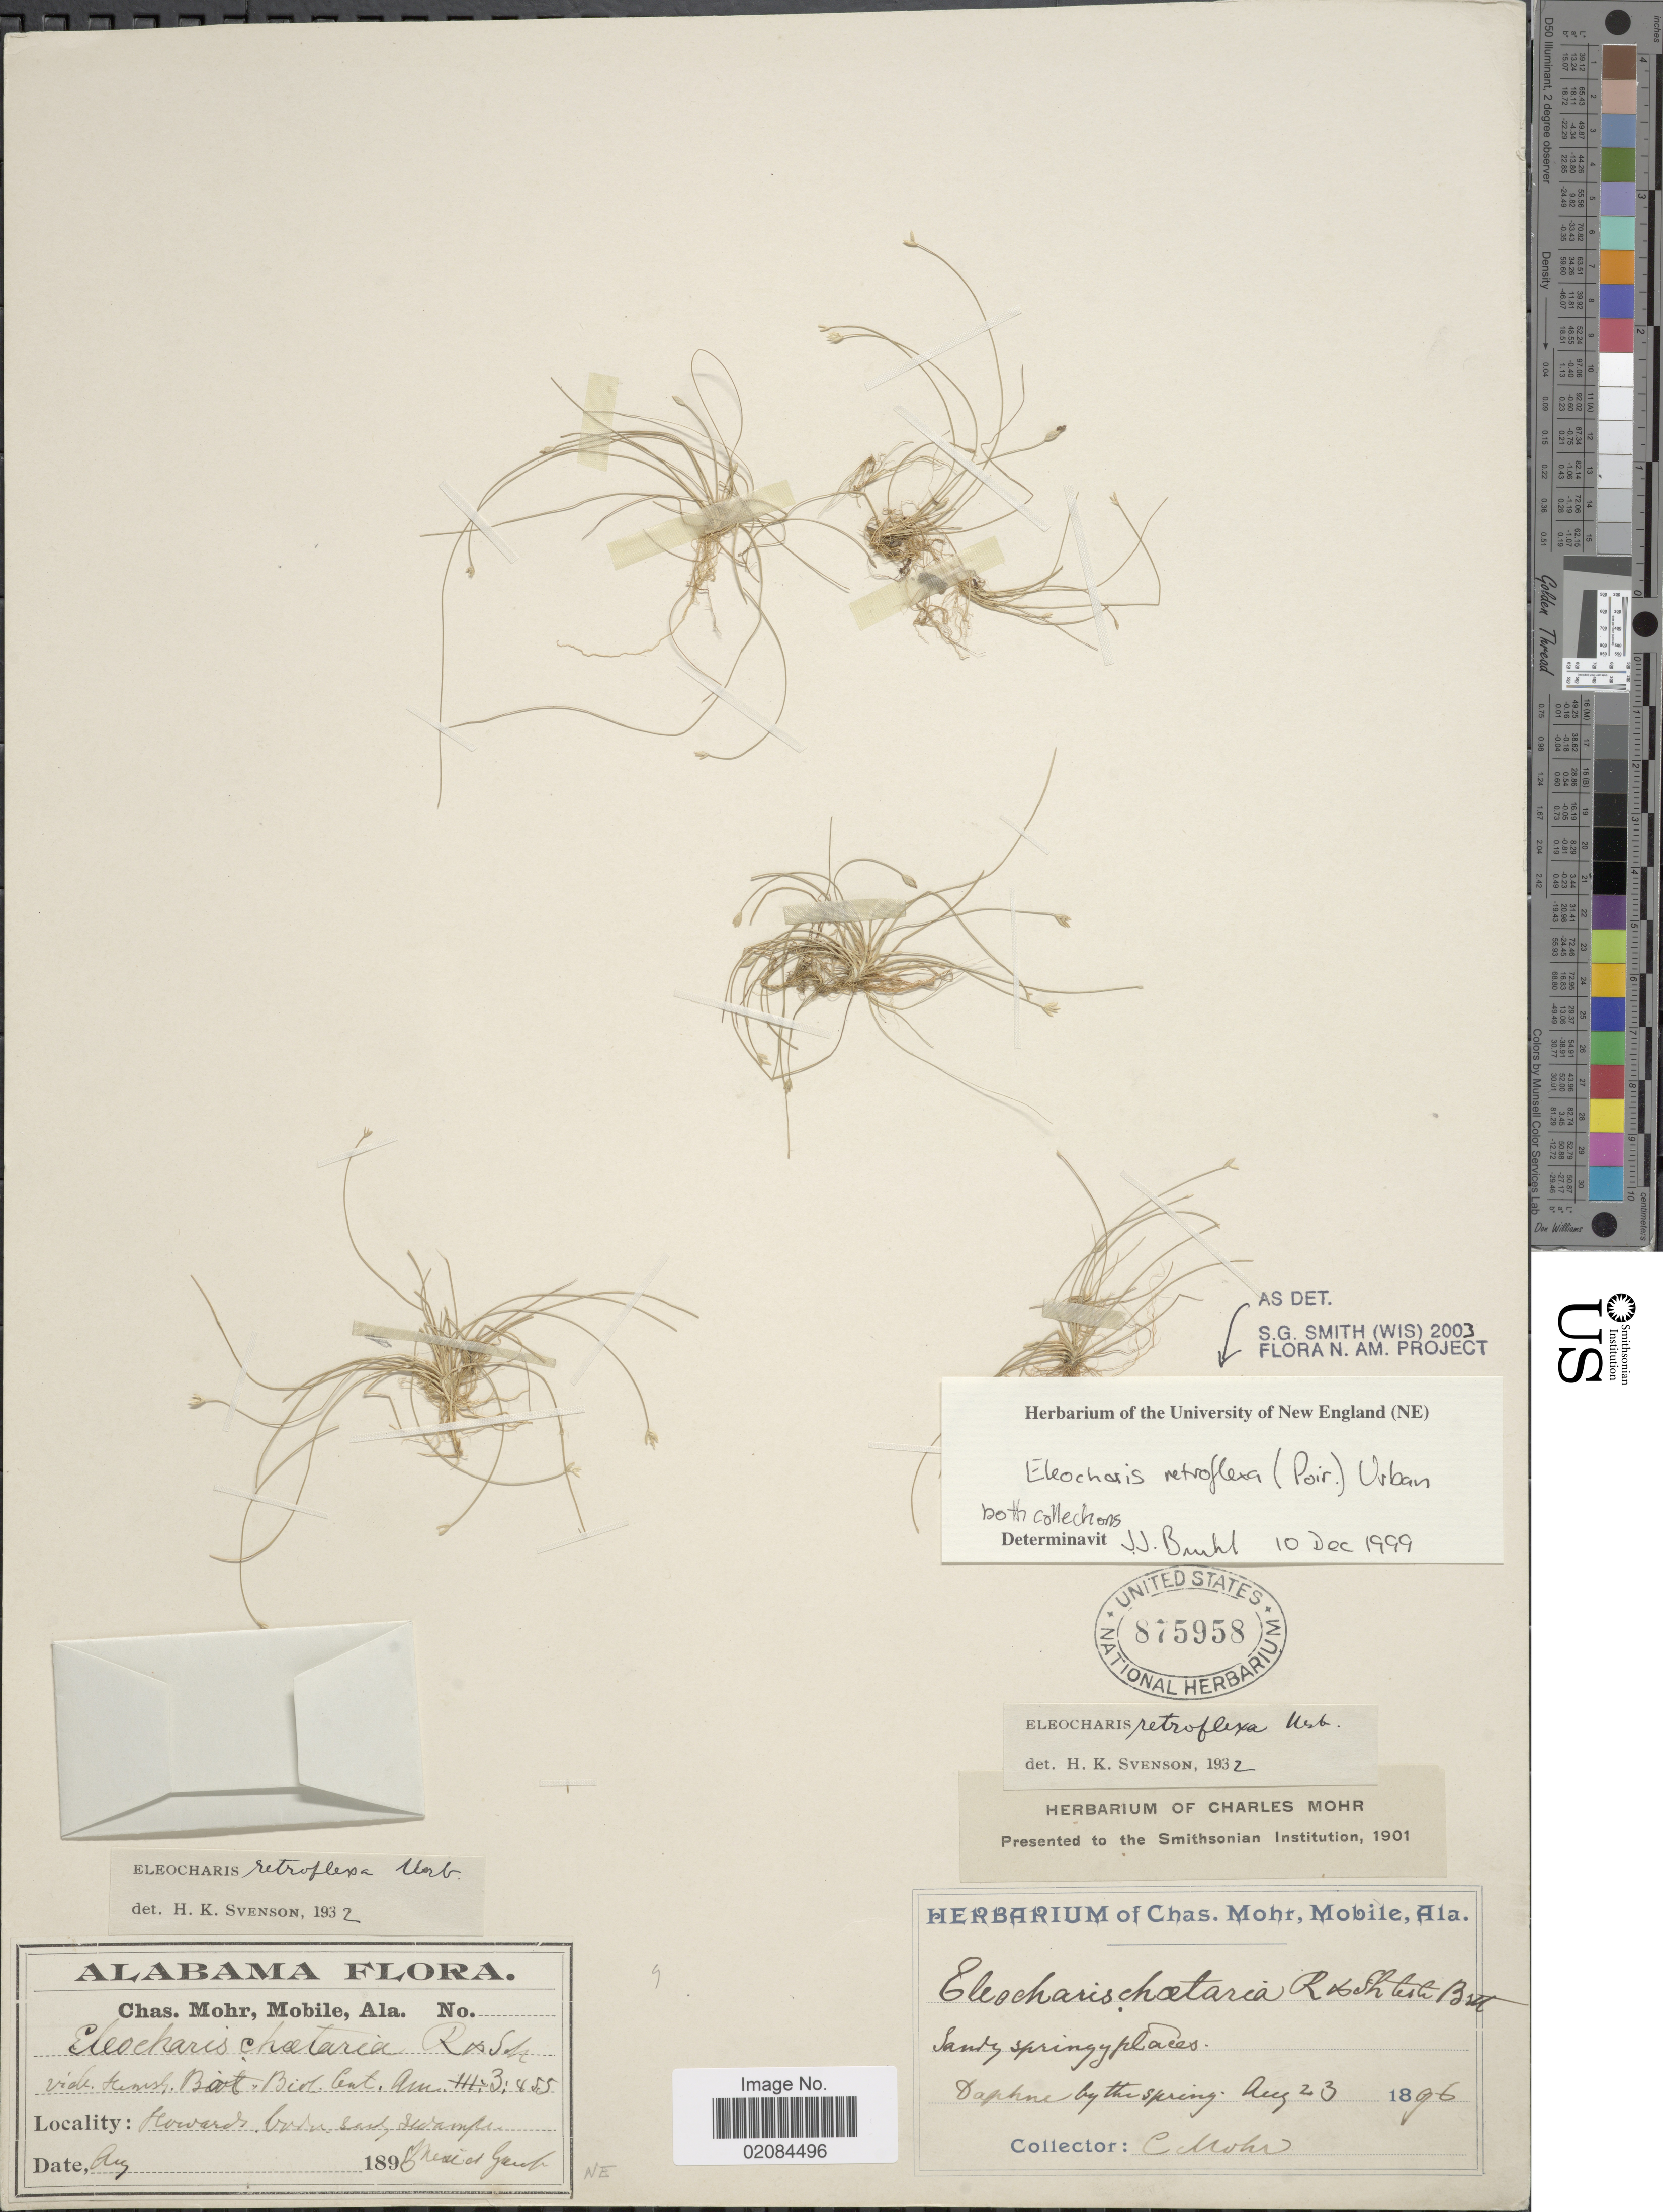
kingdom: Plantae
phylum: Tracheophyta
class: Liliopsida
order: Poales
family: Cyperaceae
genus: Eleocharis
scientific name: Eleocharis retroflexa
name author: (Poir.) Urb.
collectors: C. T. Mohr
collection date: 1896-08-23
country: United States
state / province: Alabama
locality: Daphne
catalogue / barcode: US 875958